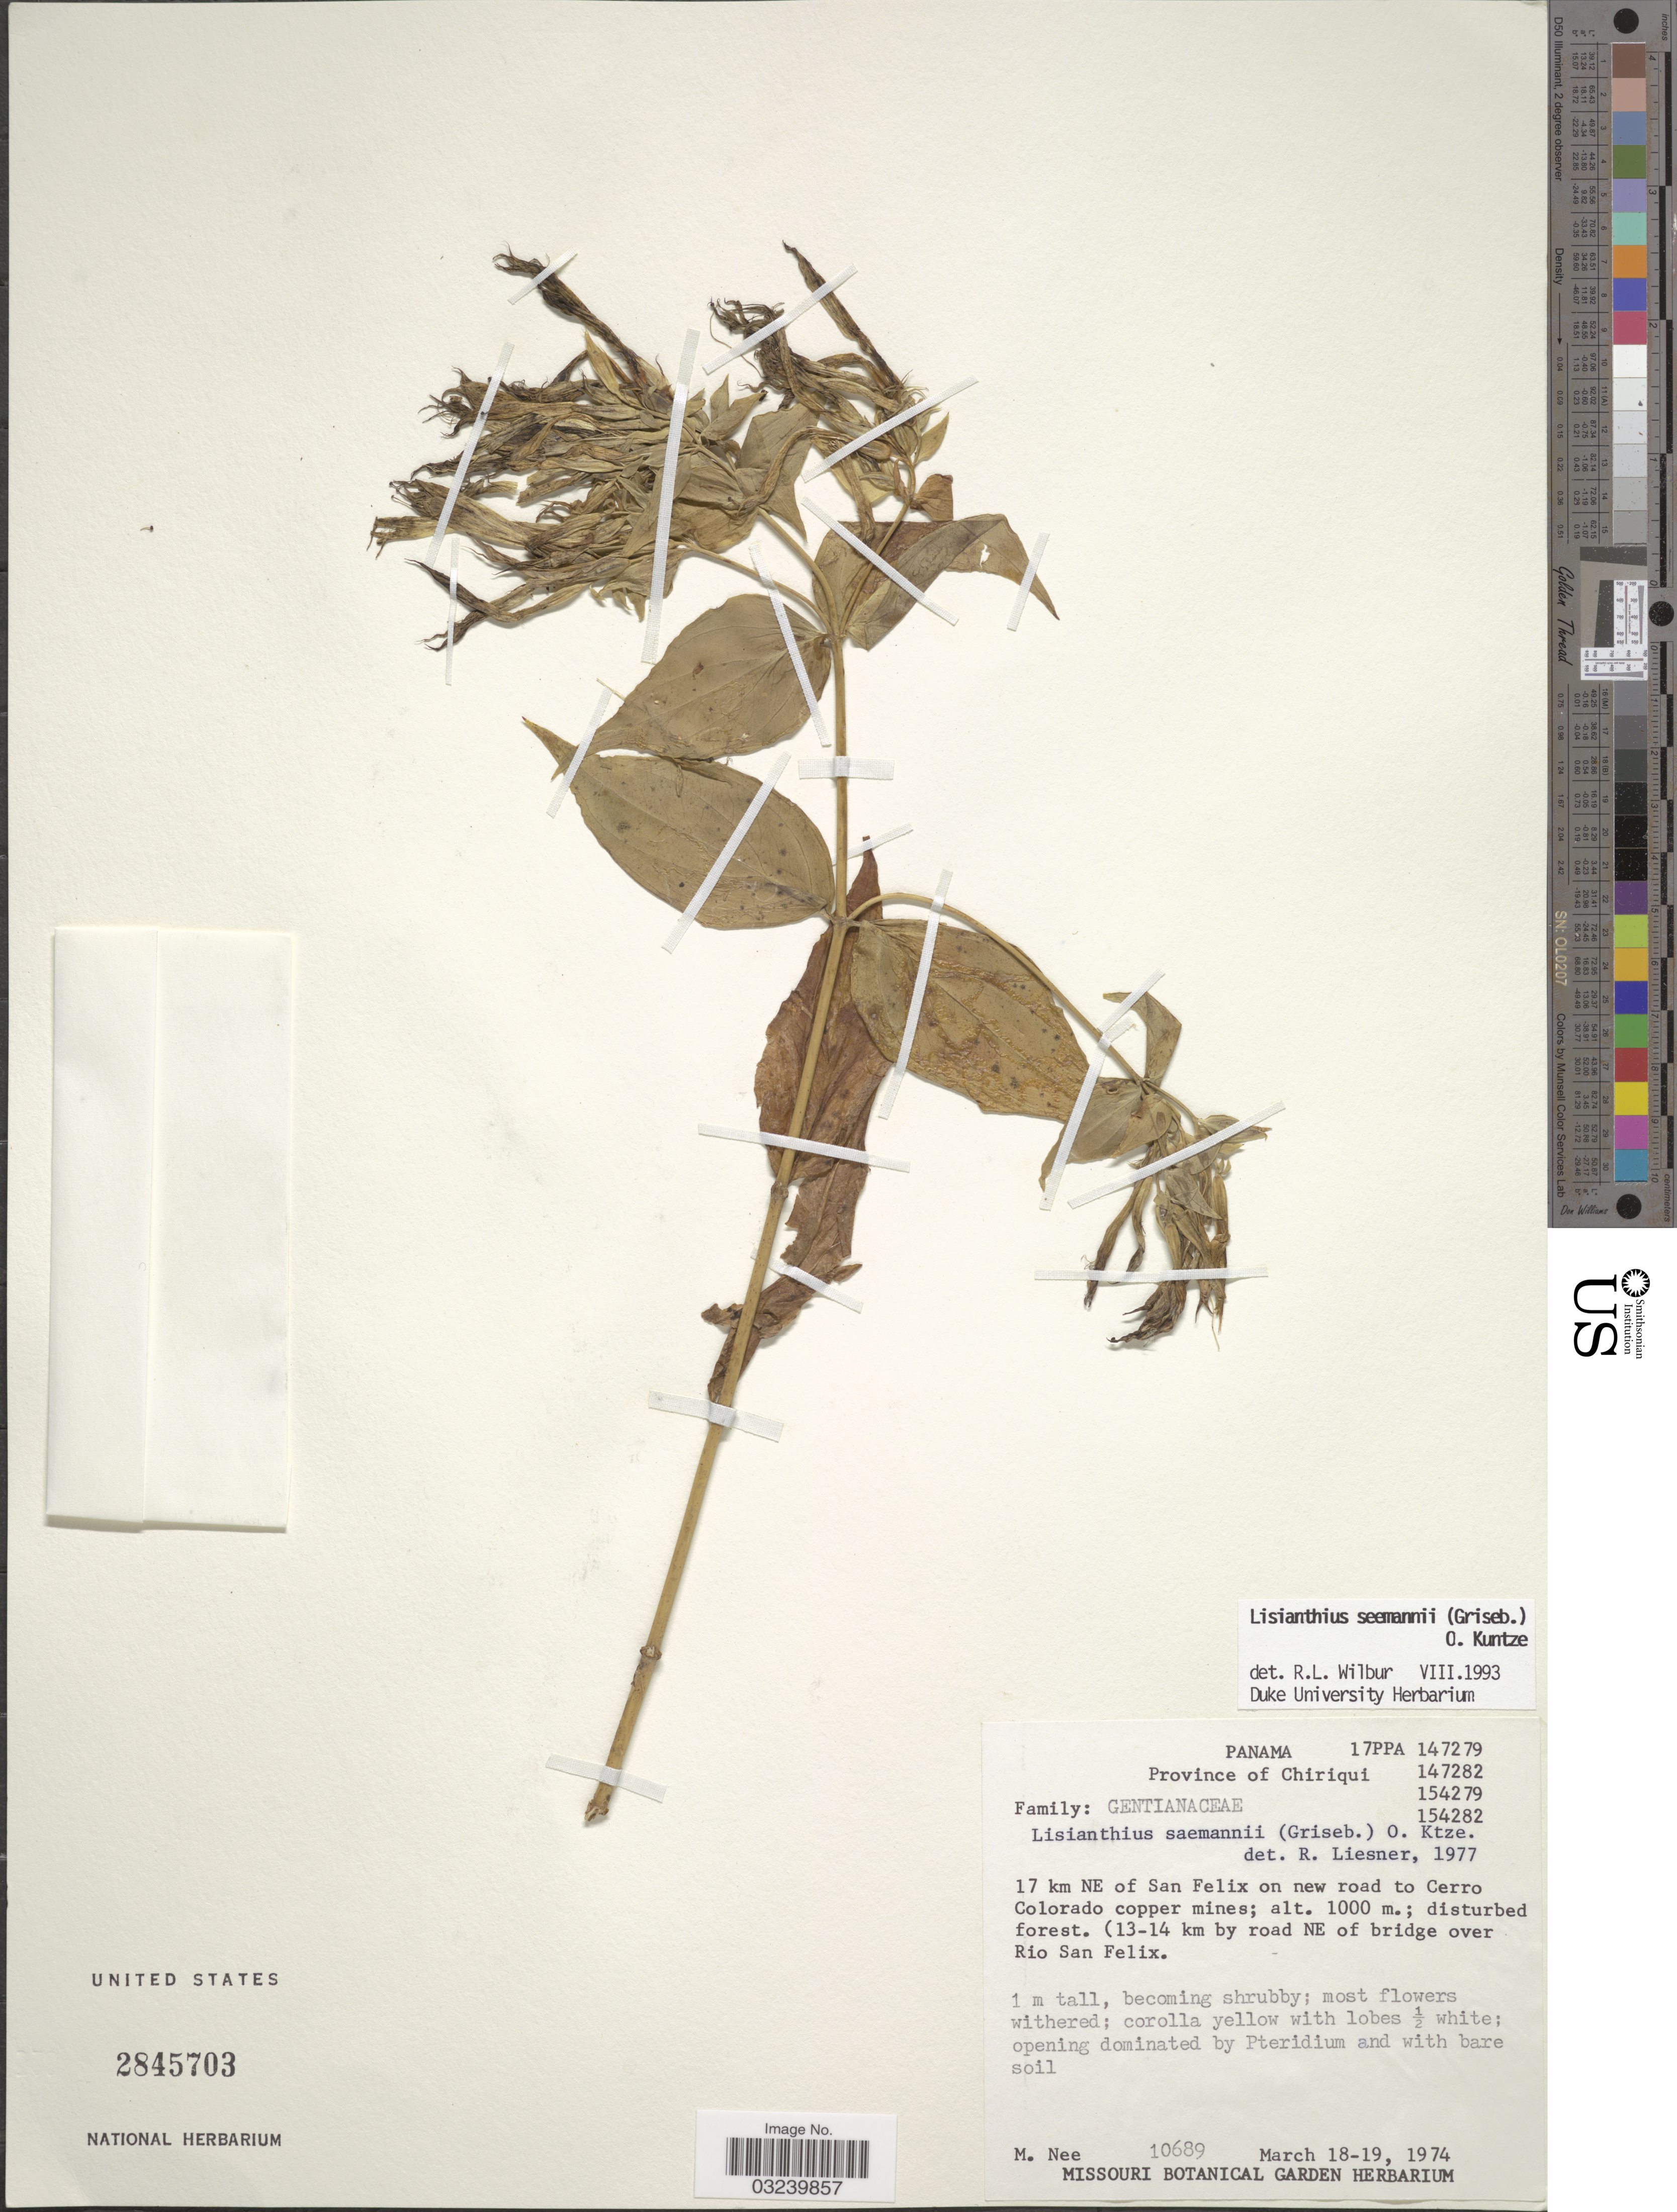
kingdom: Plantae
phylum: Tracheophyta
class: Magnoliopsida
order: Gentianales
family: Gentianaceae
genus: Lisianthius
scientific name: Lisianthius seemannii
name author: (Griseb.) Kuntze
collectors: M. Nee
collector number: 10689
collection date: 1974-03-18/1974-03-19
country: Panama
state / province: Chiriqui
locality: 17 km NE of San Felix on new road to Cerro Colorado copper mines. (13-14 km by road NE of bridge over Rio San Felix.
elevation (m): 1000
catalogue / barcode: US 2845703